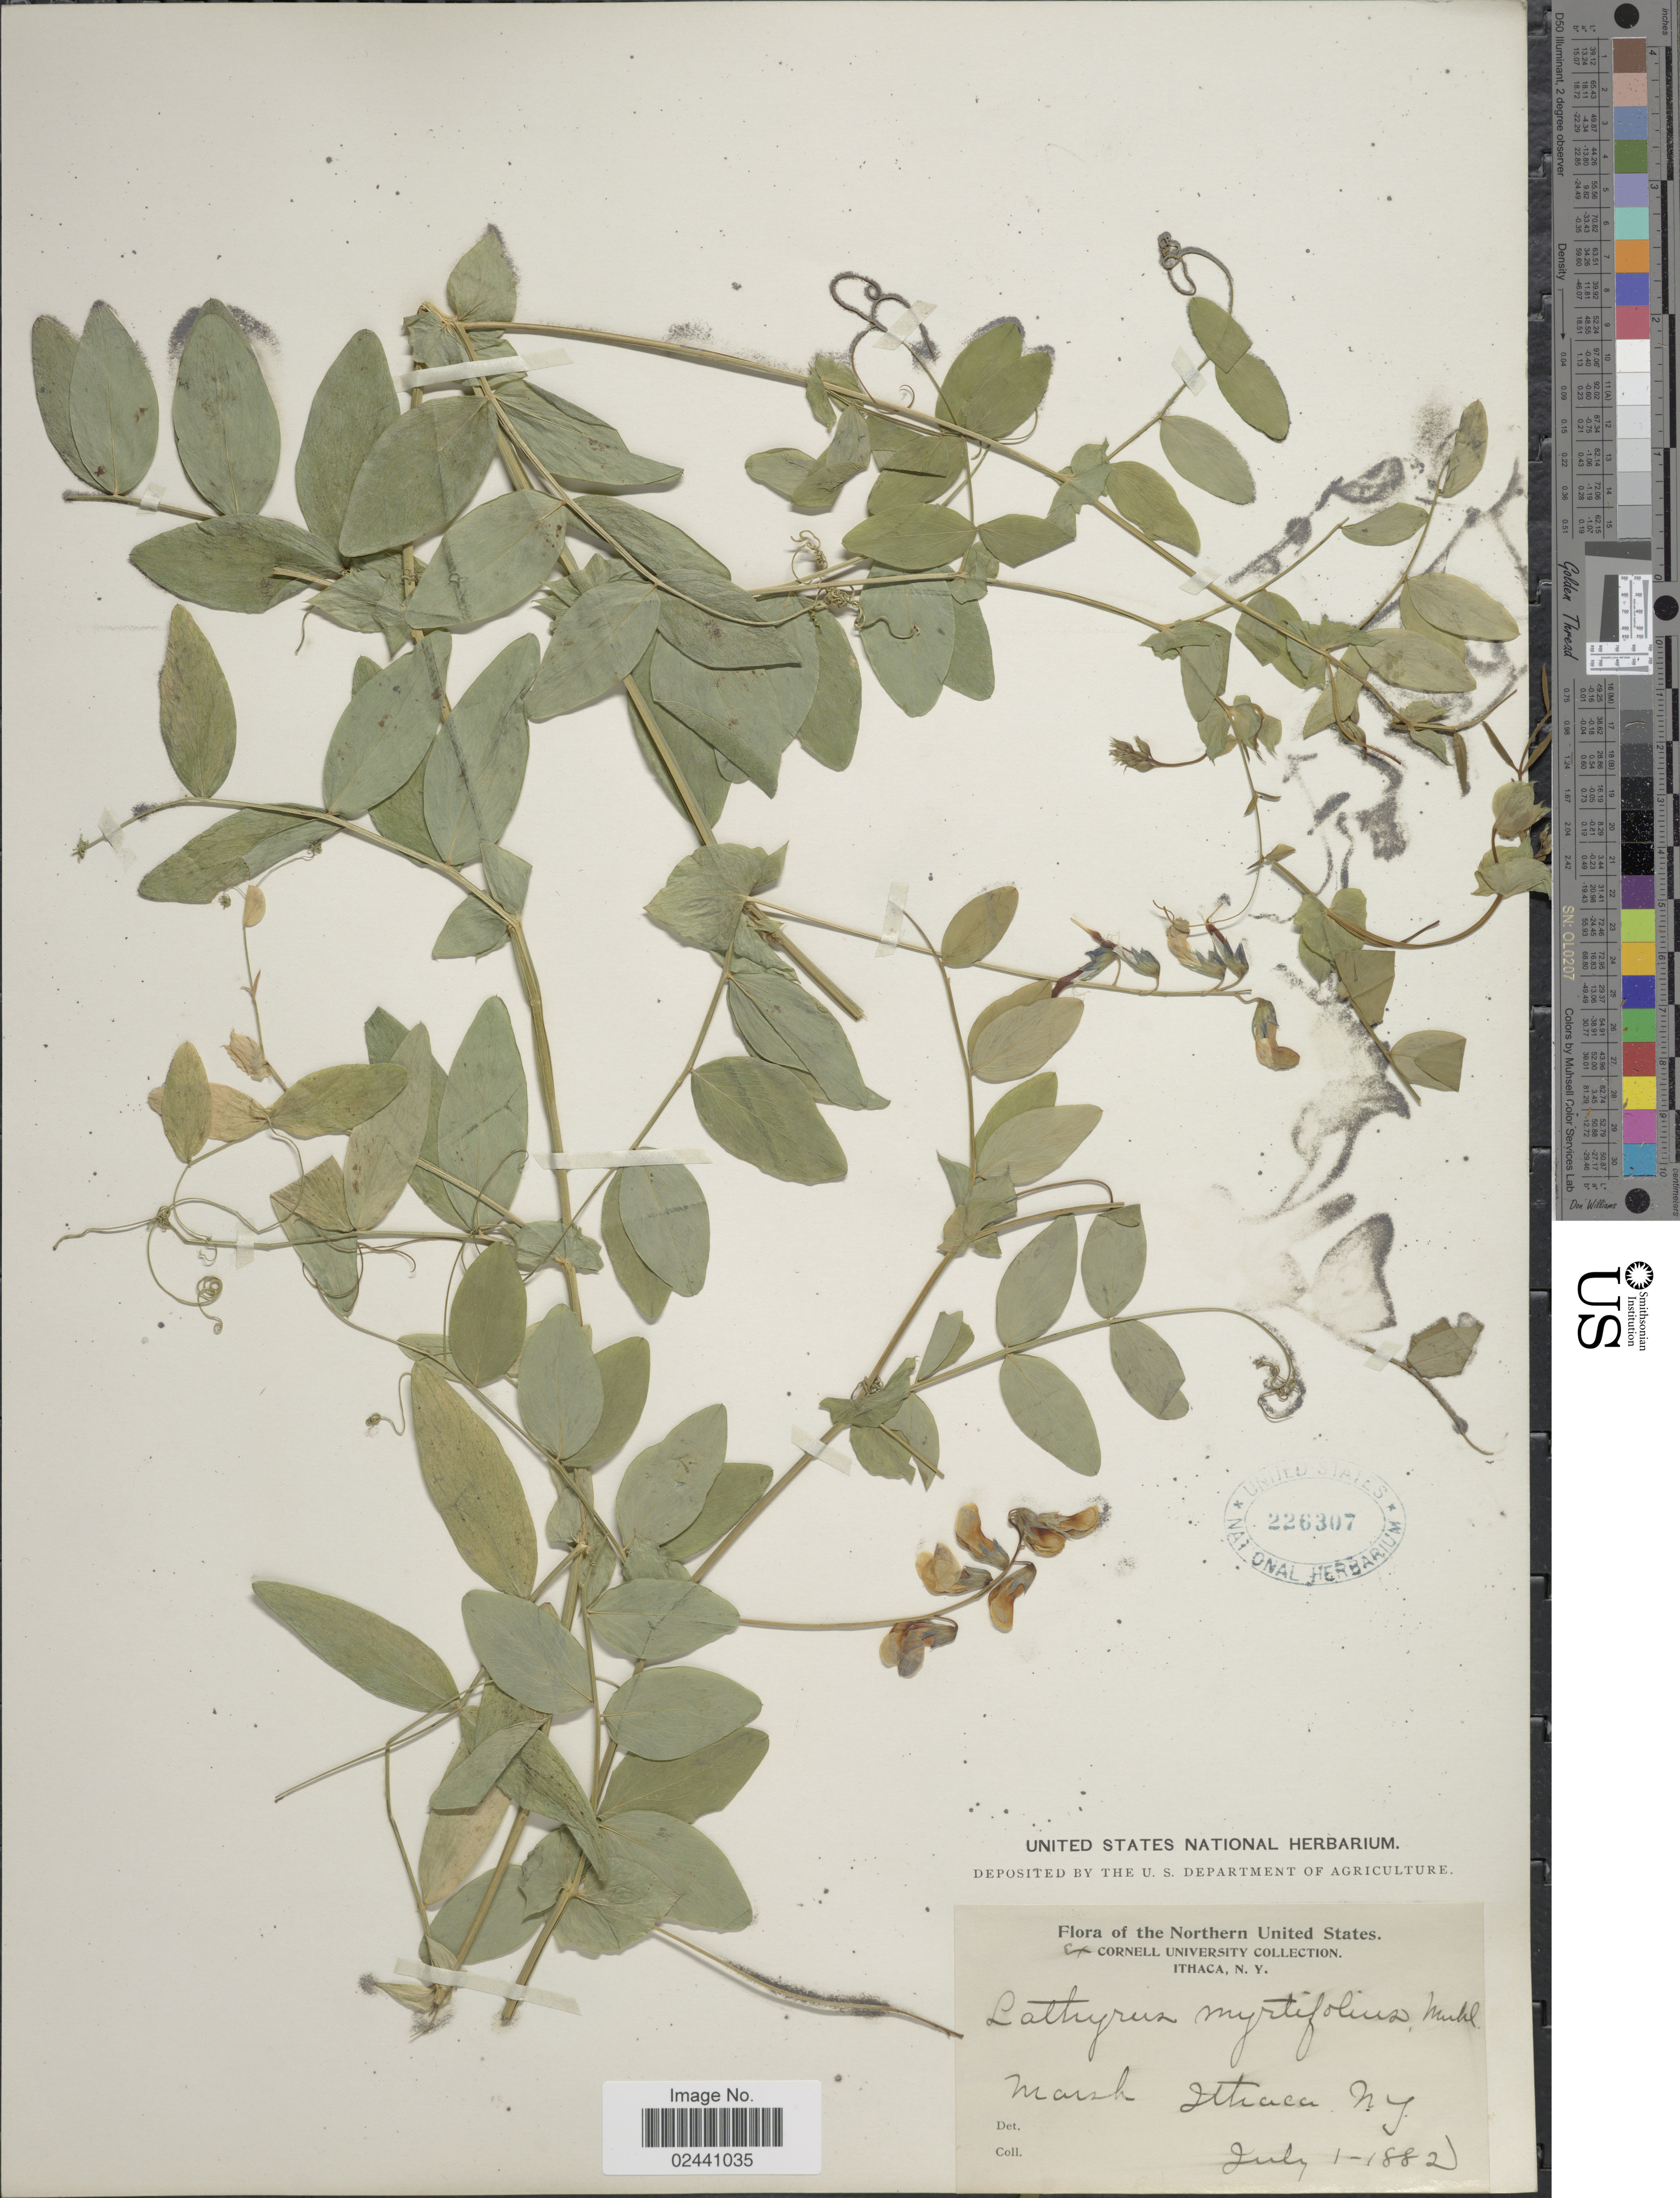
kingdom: Plantae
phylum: Tracheophyta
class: Magnoliopsida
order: Fabales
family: Fabaceae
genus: Lathyrus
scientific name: Lathyrus myrtifolius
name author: Willd.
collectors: Cornell University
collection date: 1882-07-01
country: United States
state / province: New York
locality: Ithaca. Northern United States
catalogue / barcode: US 226307